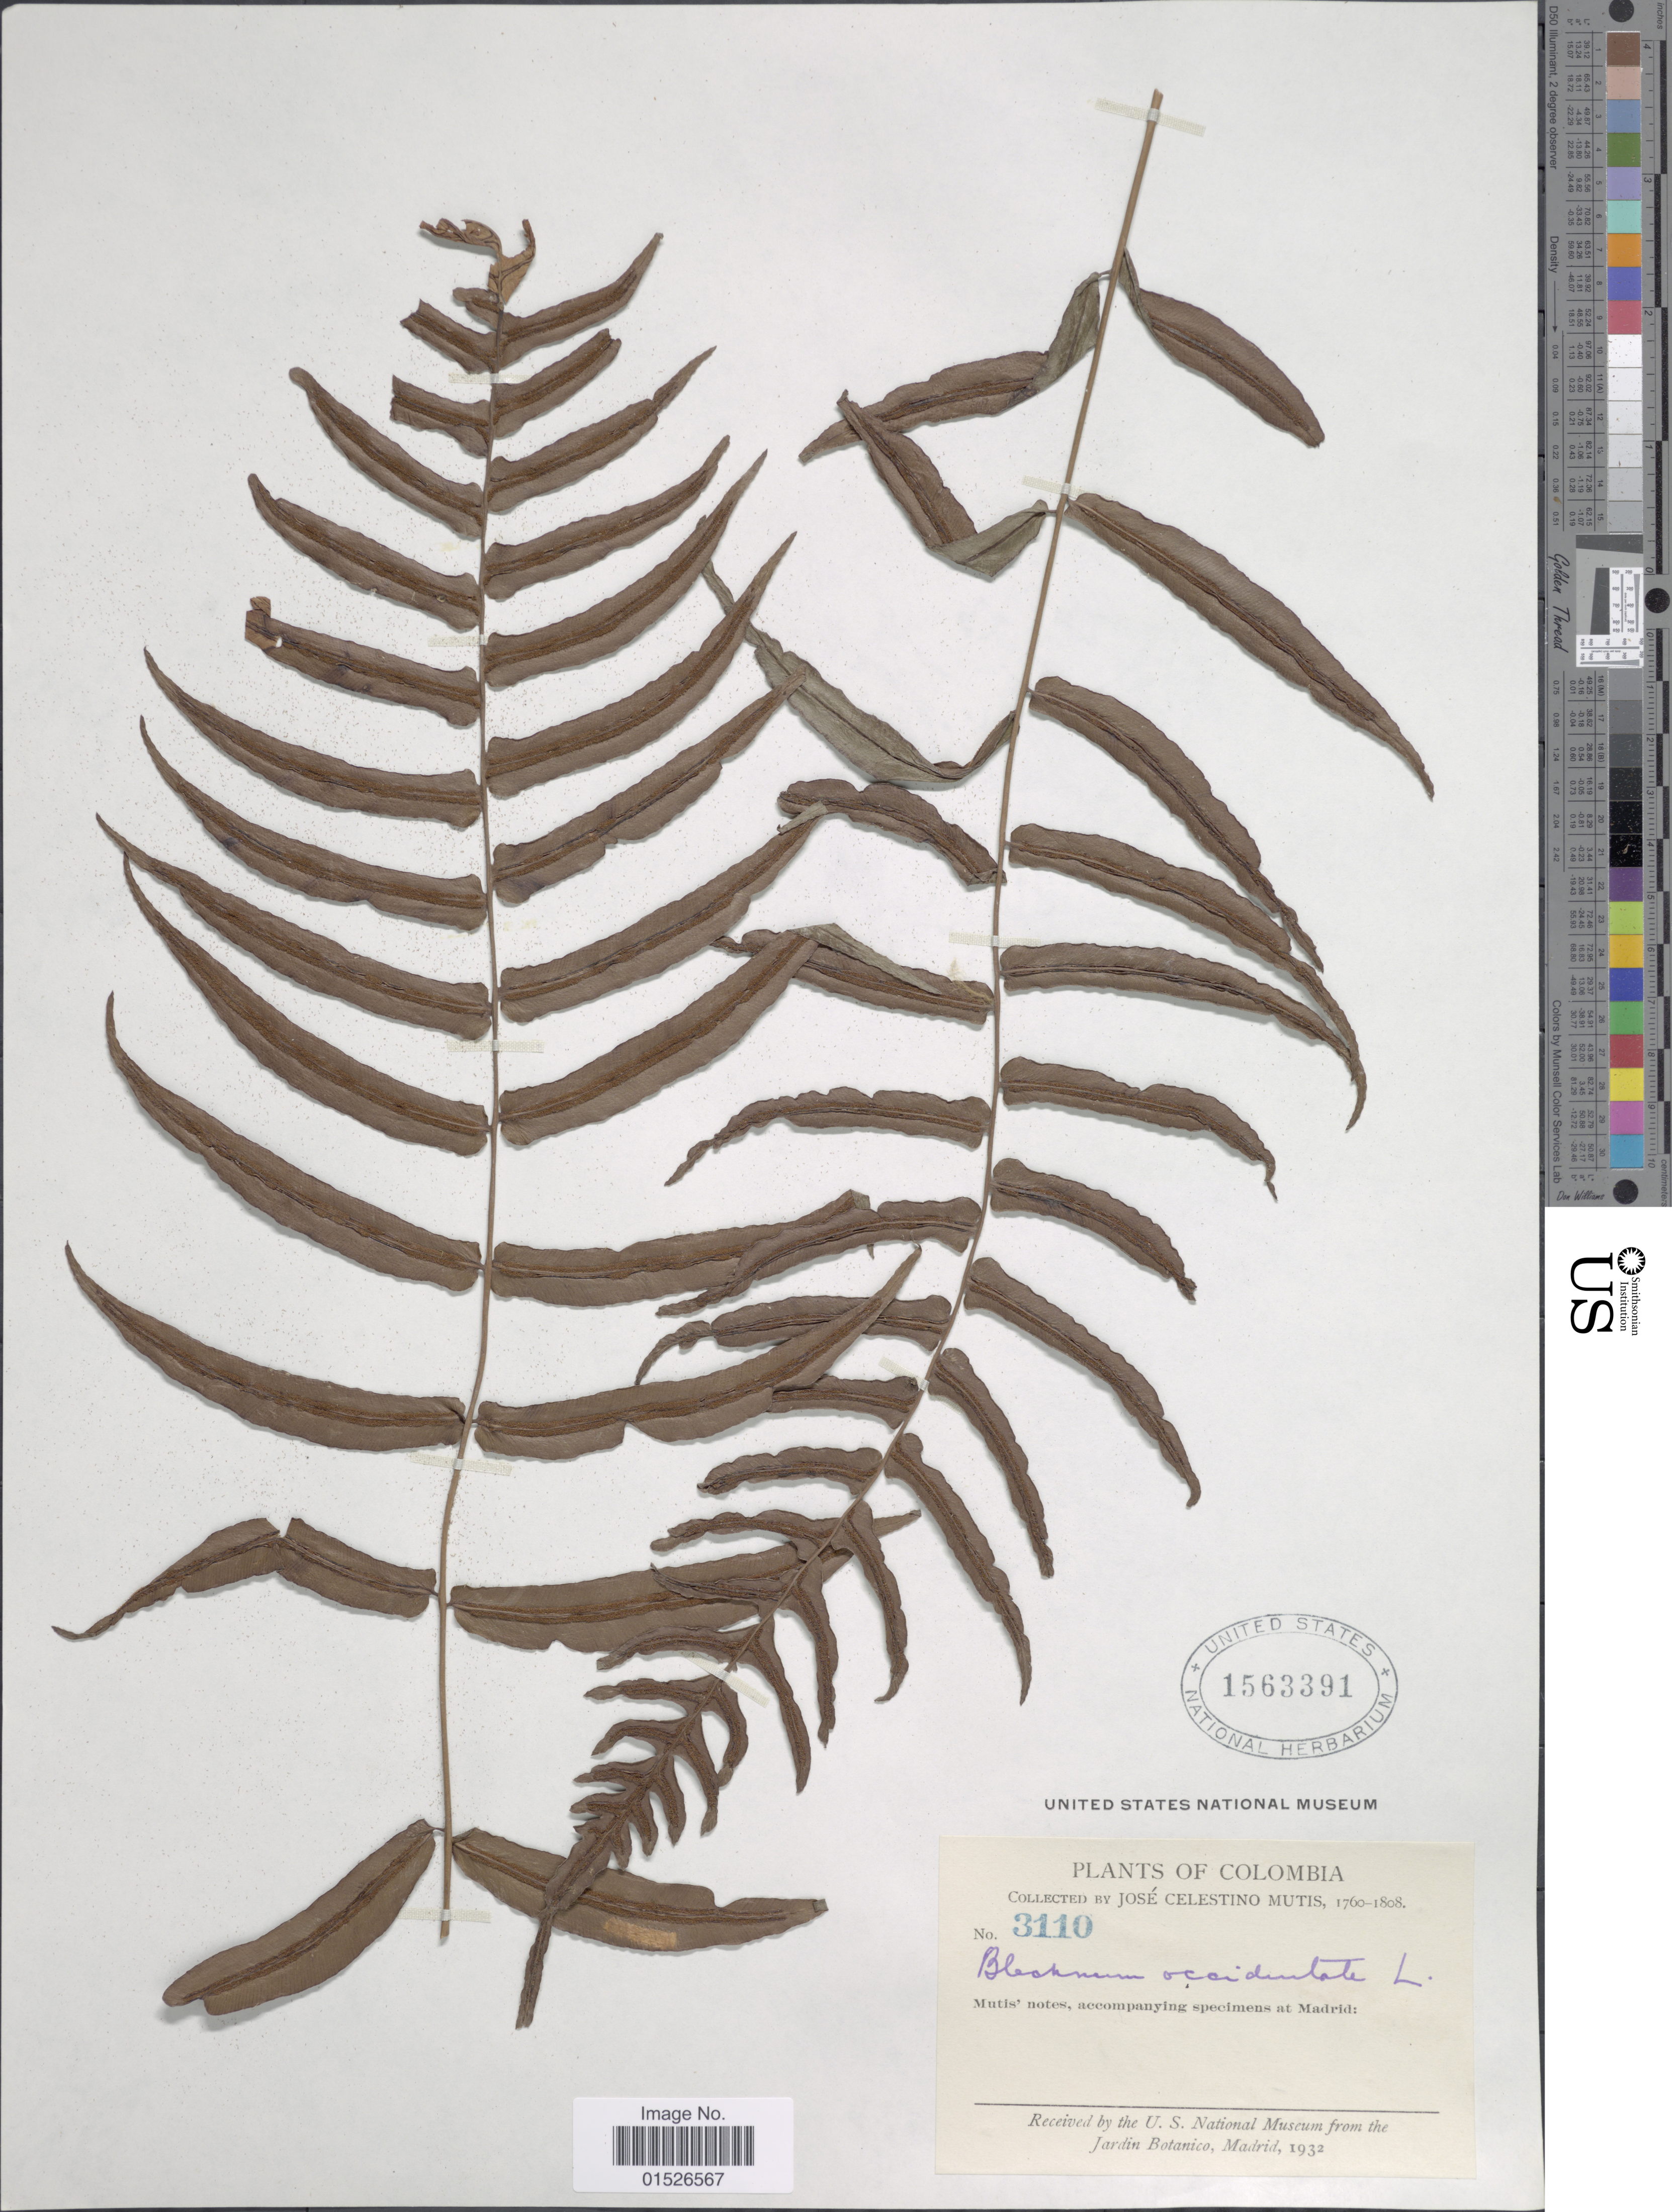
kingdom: Plantae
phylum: Tracheophyta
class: Polypodiopsida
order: Polypodiales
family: Blechnaceae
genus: Blechnum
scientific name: Blechnum occidentale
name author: L.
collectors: J. C. B. Mutis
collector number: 3110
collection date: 1760/1808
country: Colombia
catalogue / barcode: US 1563391